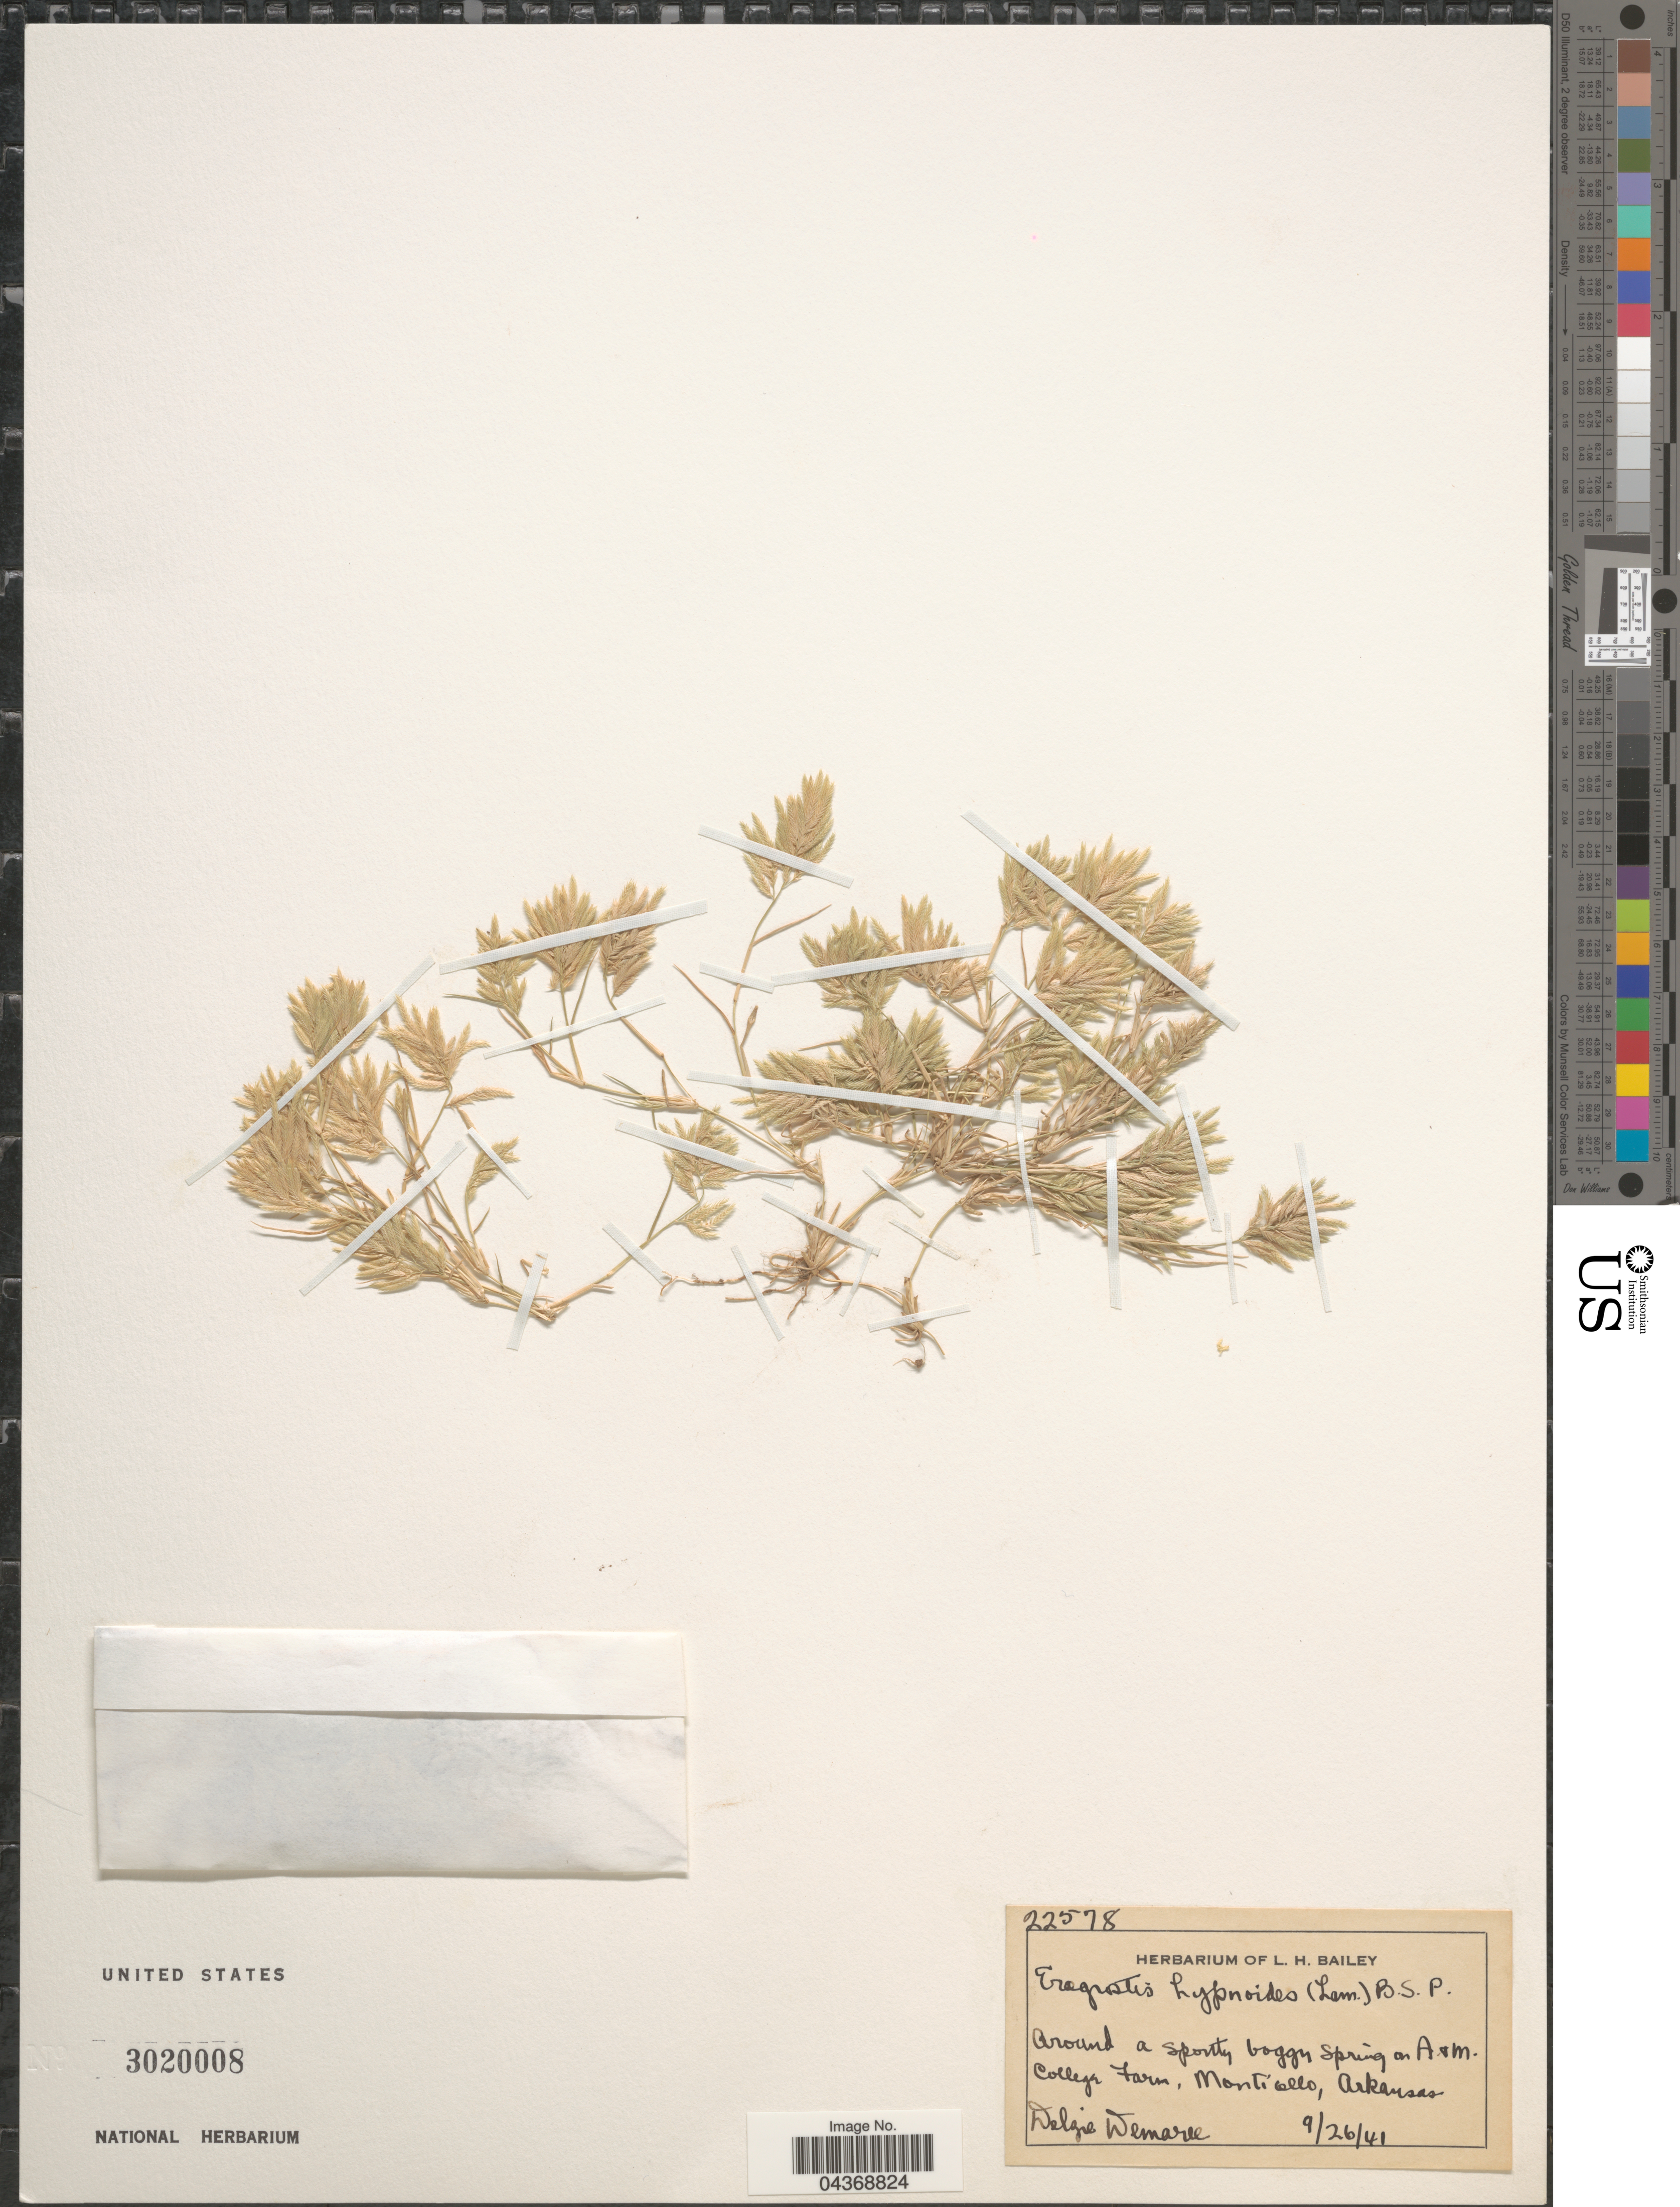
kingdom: Plantae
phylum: Tracheophyta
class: Liliopsida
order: Poales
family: Poaceae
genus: Eragrostis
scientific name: Eragrostis hypnoides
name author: (Lam.) Britton, Stearns & Poggenb.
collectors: D. Demaree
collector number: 22578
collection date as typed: Transcribed d/m/y: 26/9/41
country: United States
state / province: Arkansas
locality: Around a spouty boggy spring on A. & M. College Farm, Monticello.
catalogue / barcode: US 3020008